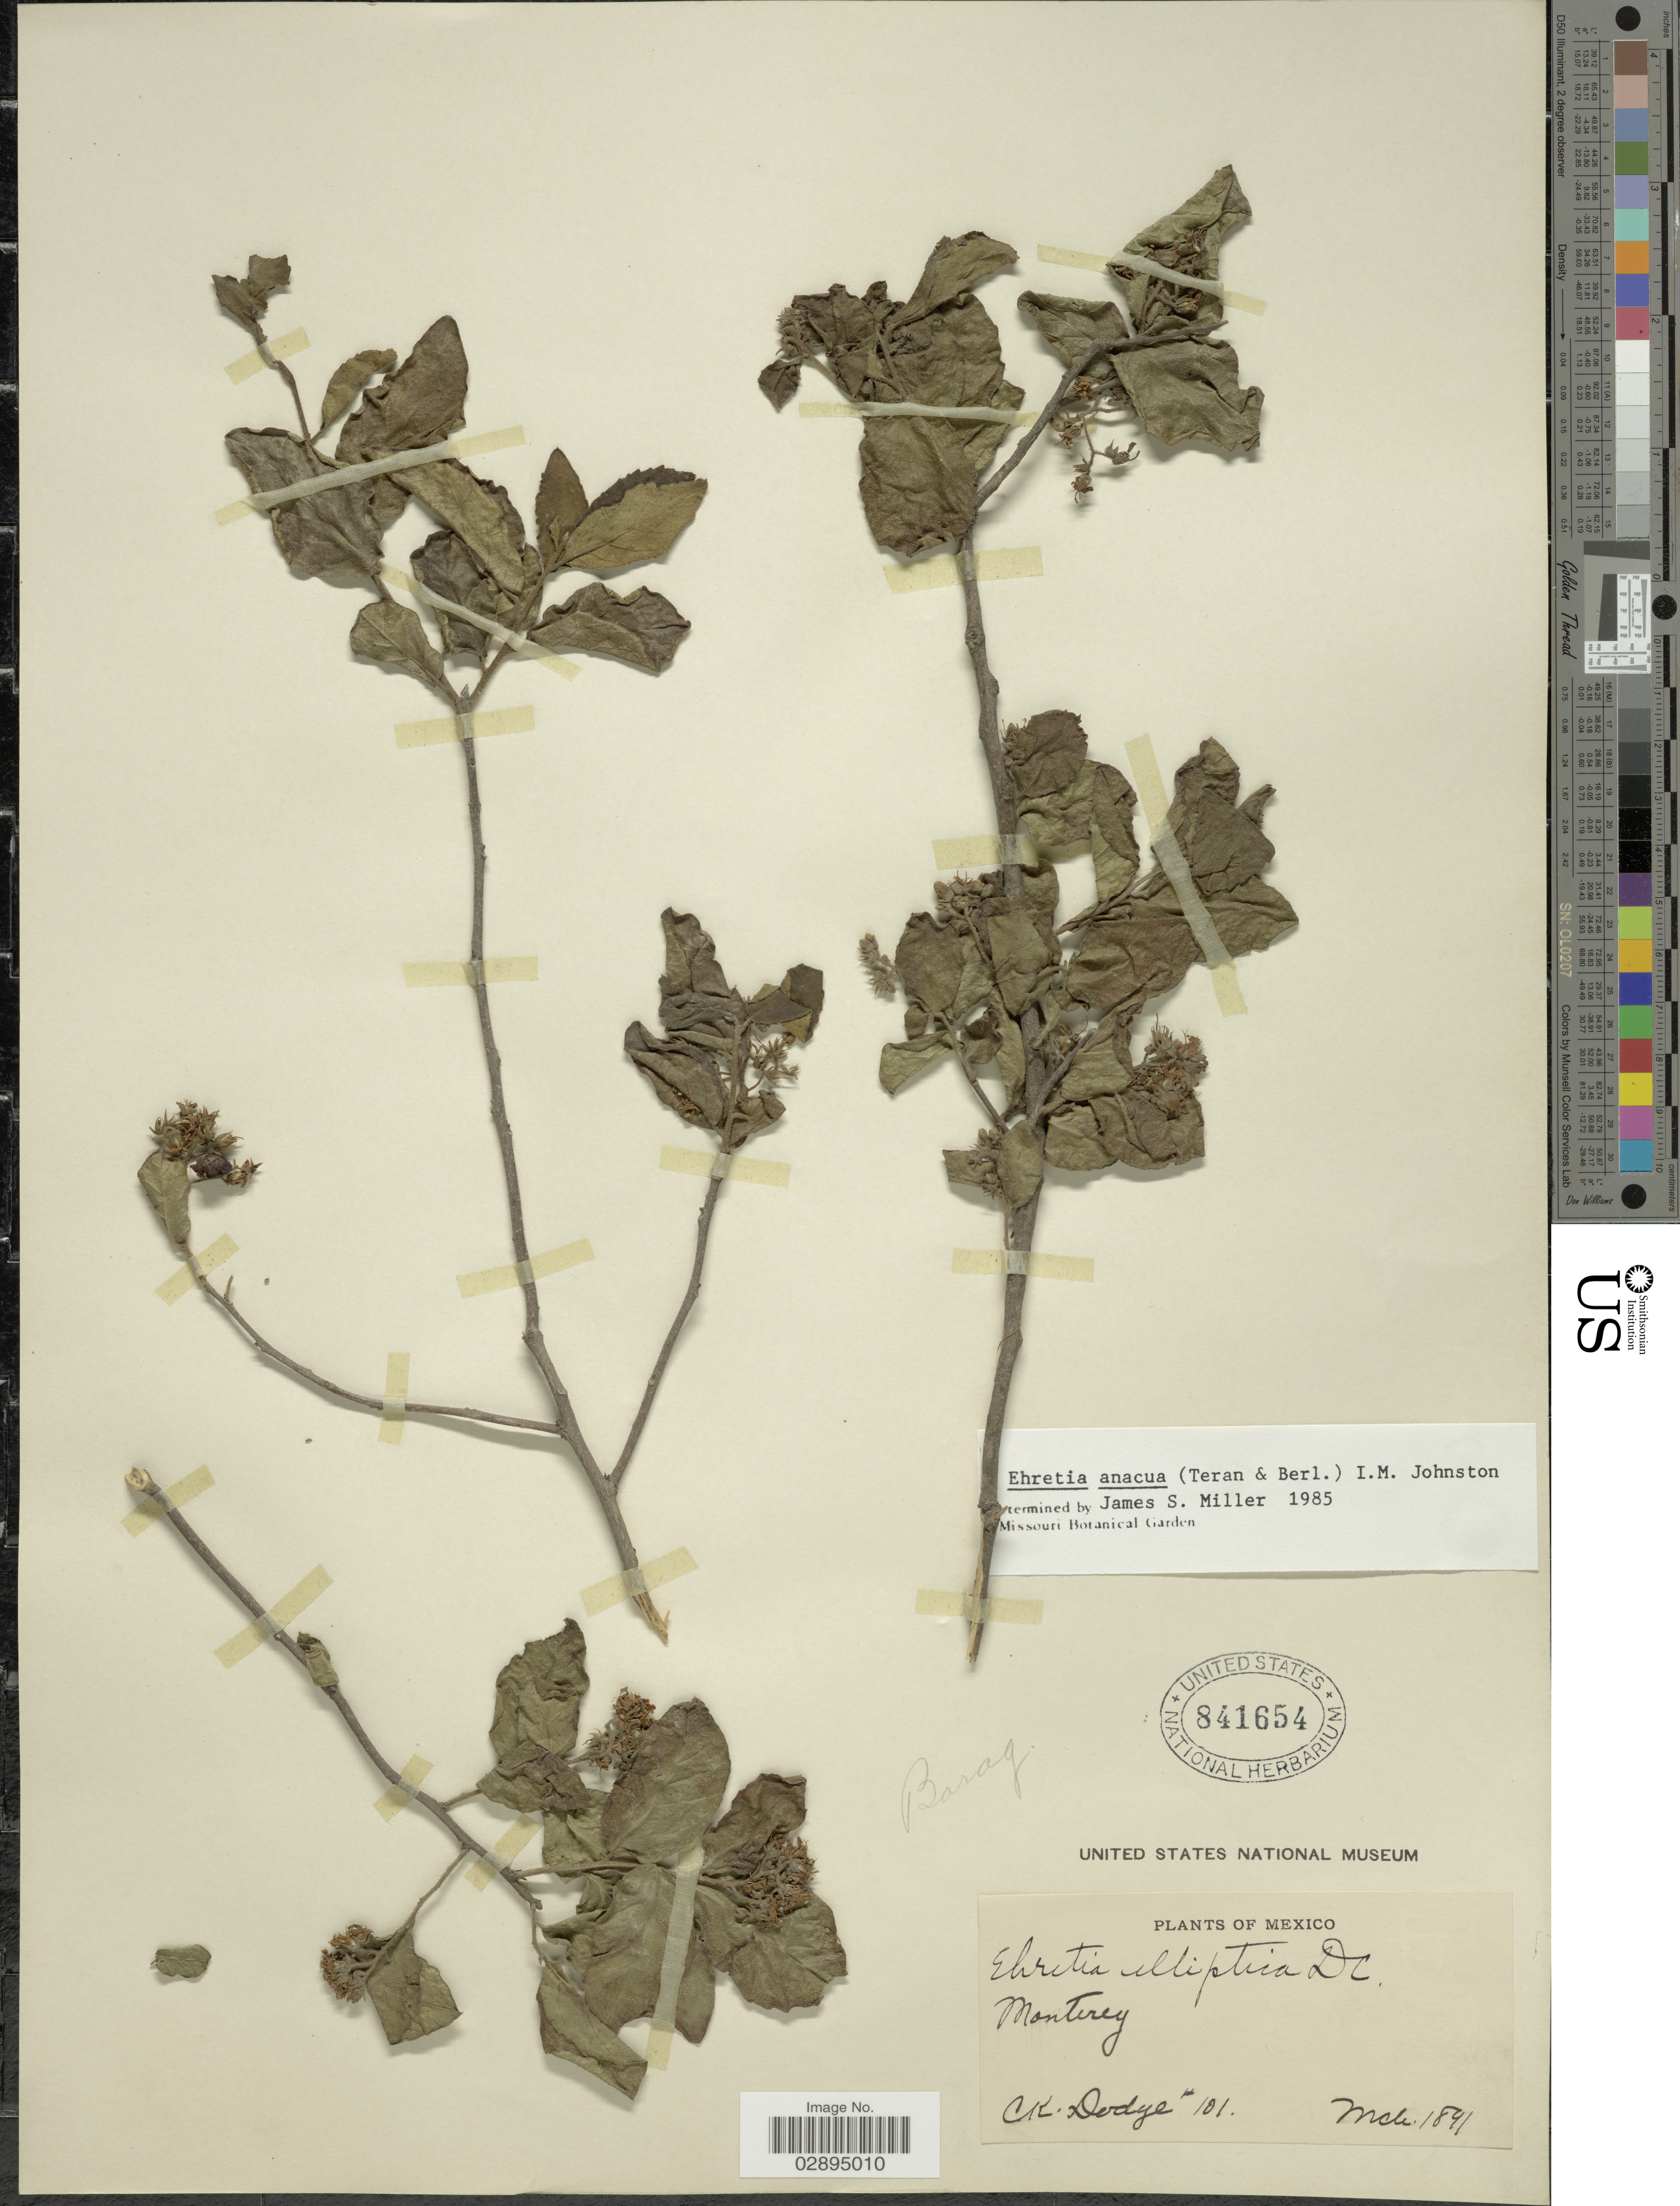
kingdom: Plantae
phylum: Tracheophyta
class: Magnoliopsida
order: Boraginales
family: Ehretiaceae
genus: Ehretia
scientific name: Ehretia anacua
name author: (Terán & Berland.) I.M. Johnst.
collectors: C. Dodge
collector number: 101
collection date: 1891-03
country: Mexico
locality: Monterey.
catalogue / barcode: US 841654